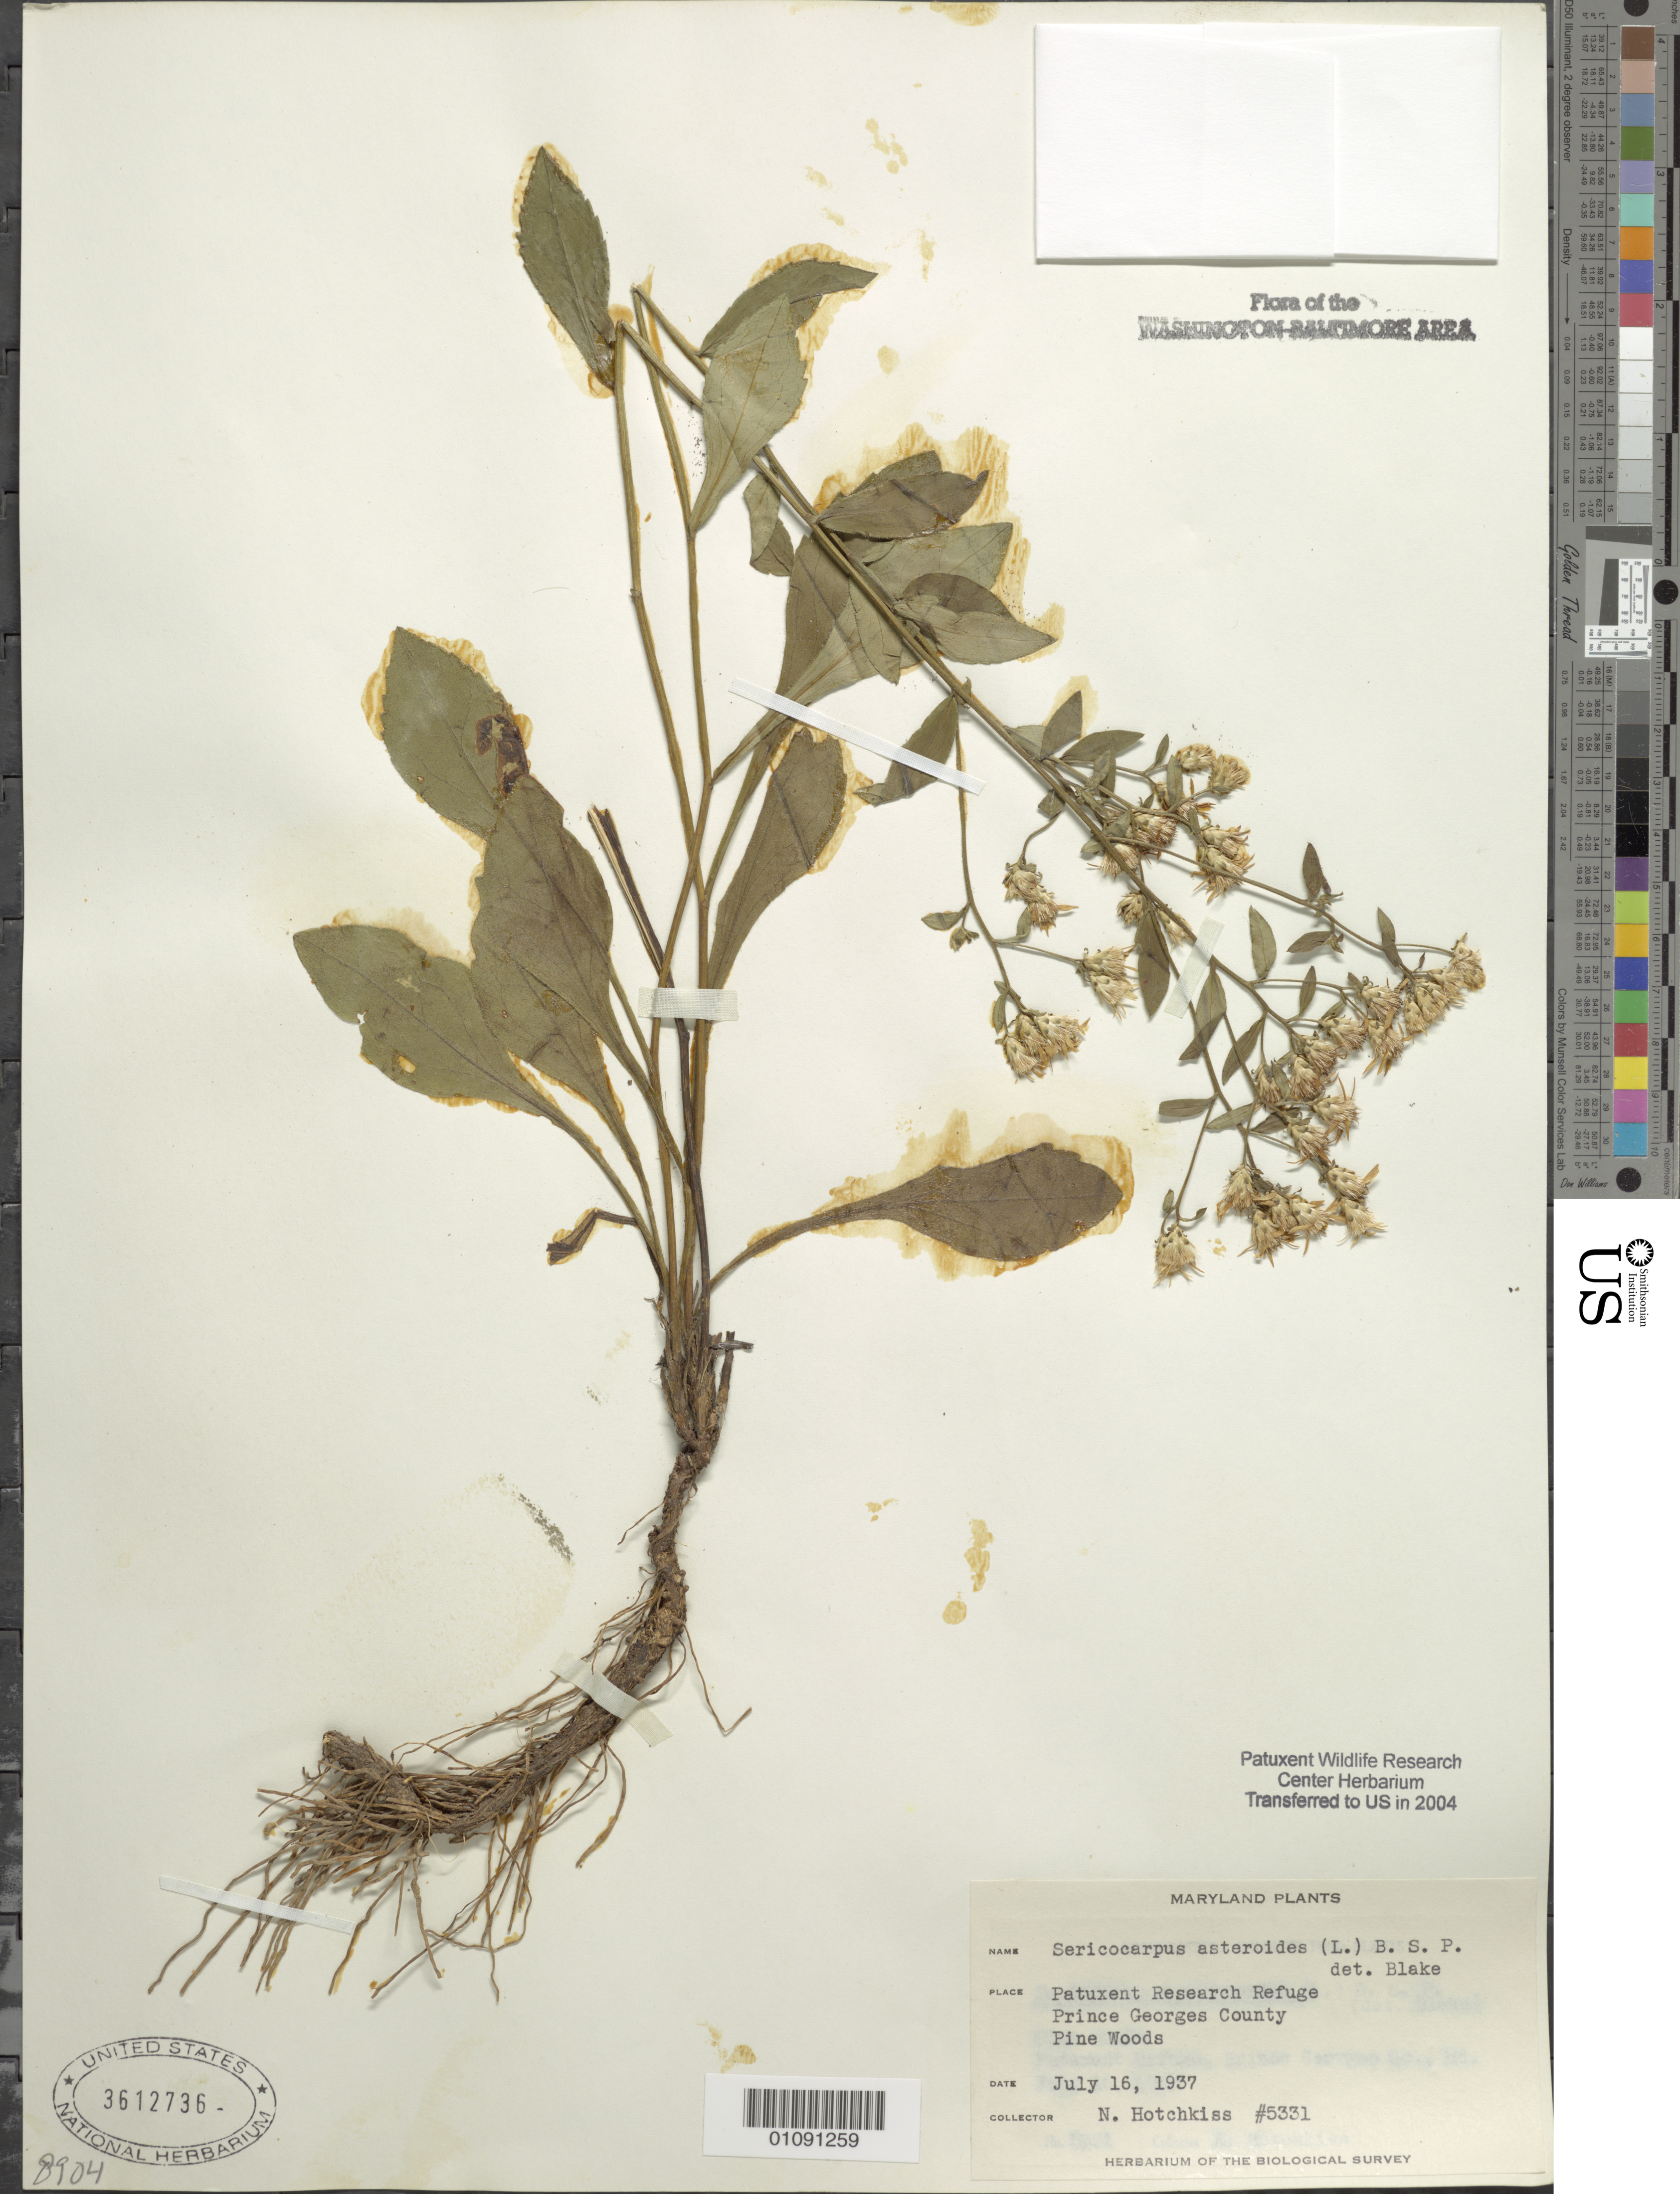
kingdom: Plantae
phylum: Tracheophyta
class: Magnoliopsida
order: Asterales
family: Asteraceae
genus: Sericocarpus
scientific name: Sericocarpus asteroides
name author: (L.) Britton, Stearns & Poggenb.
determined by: Blake, Sydney F.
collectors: N. Hotchkiss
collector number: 5331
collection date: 1937-07-16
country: United States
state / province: Maryland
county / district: Prince George's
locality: Patuxent Wildlife Refuge.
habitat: Pine woods.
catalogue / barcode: US 3612736